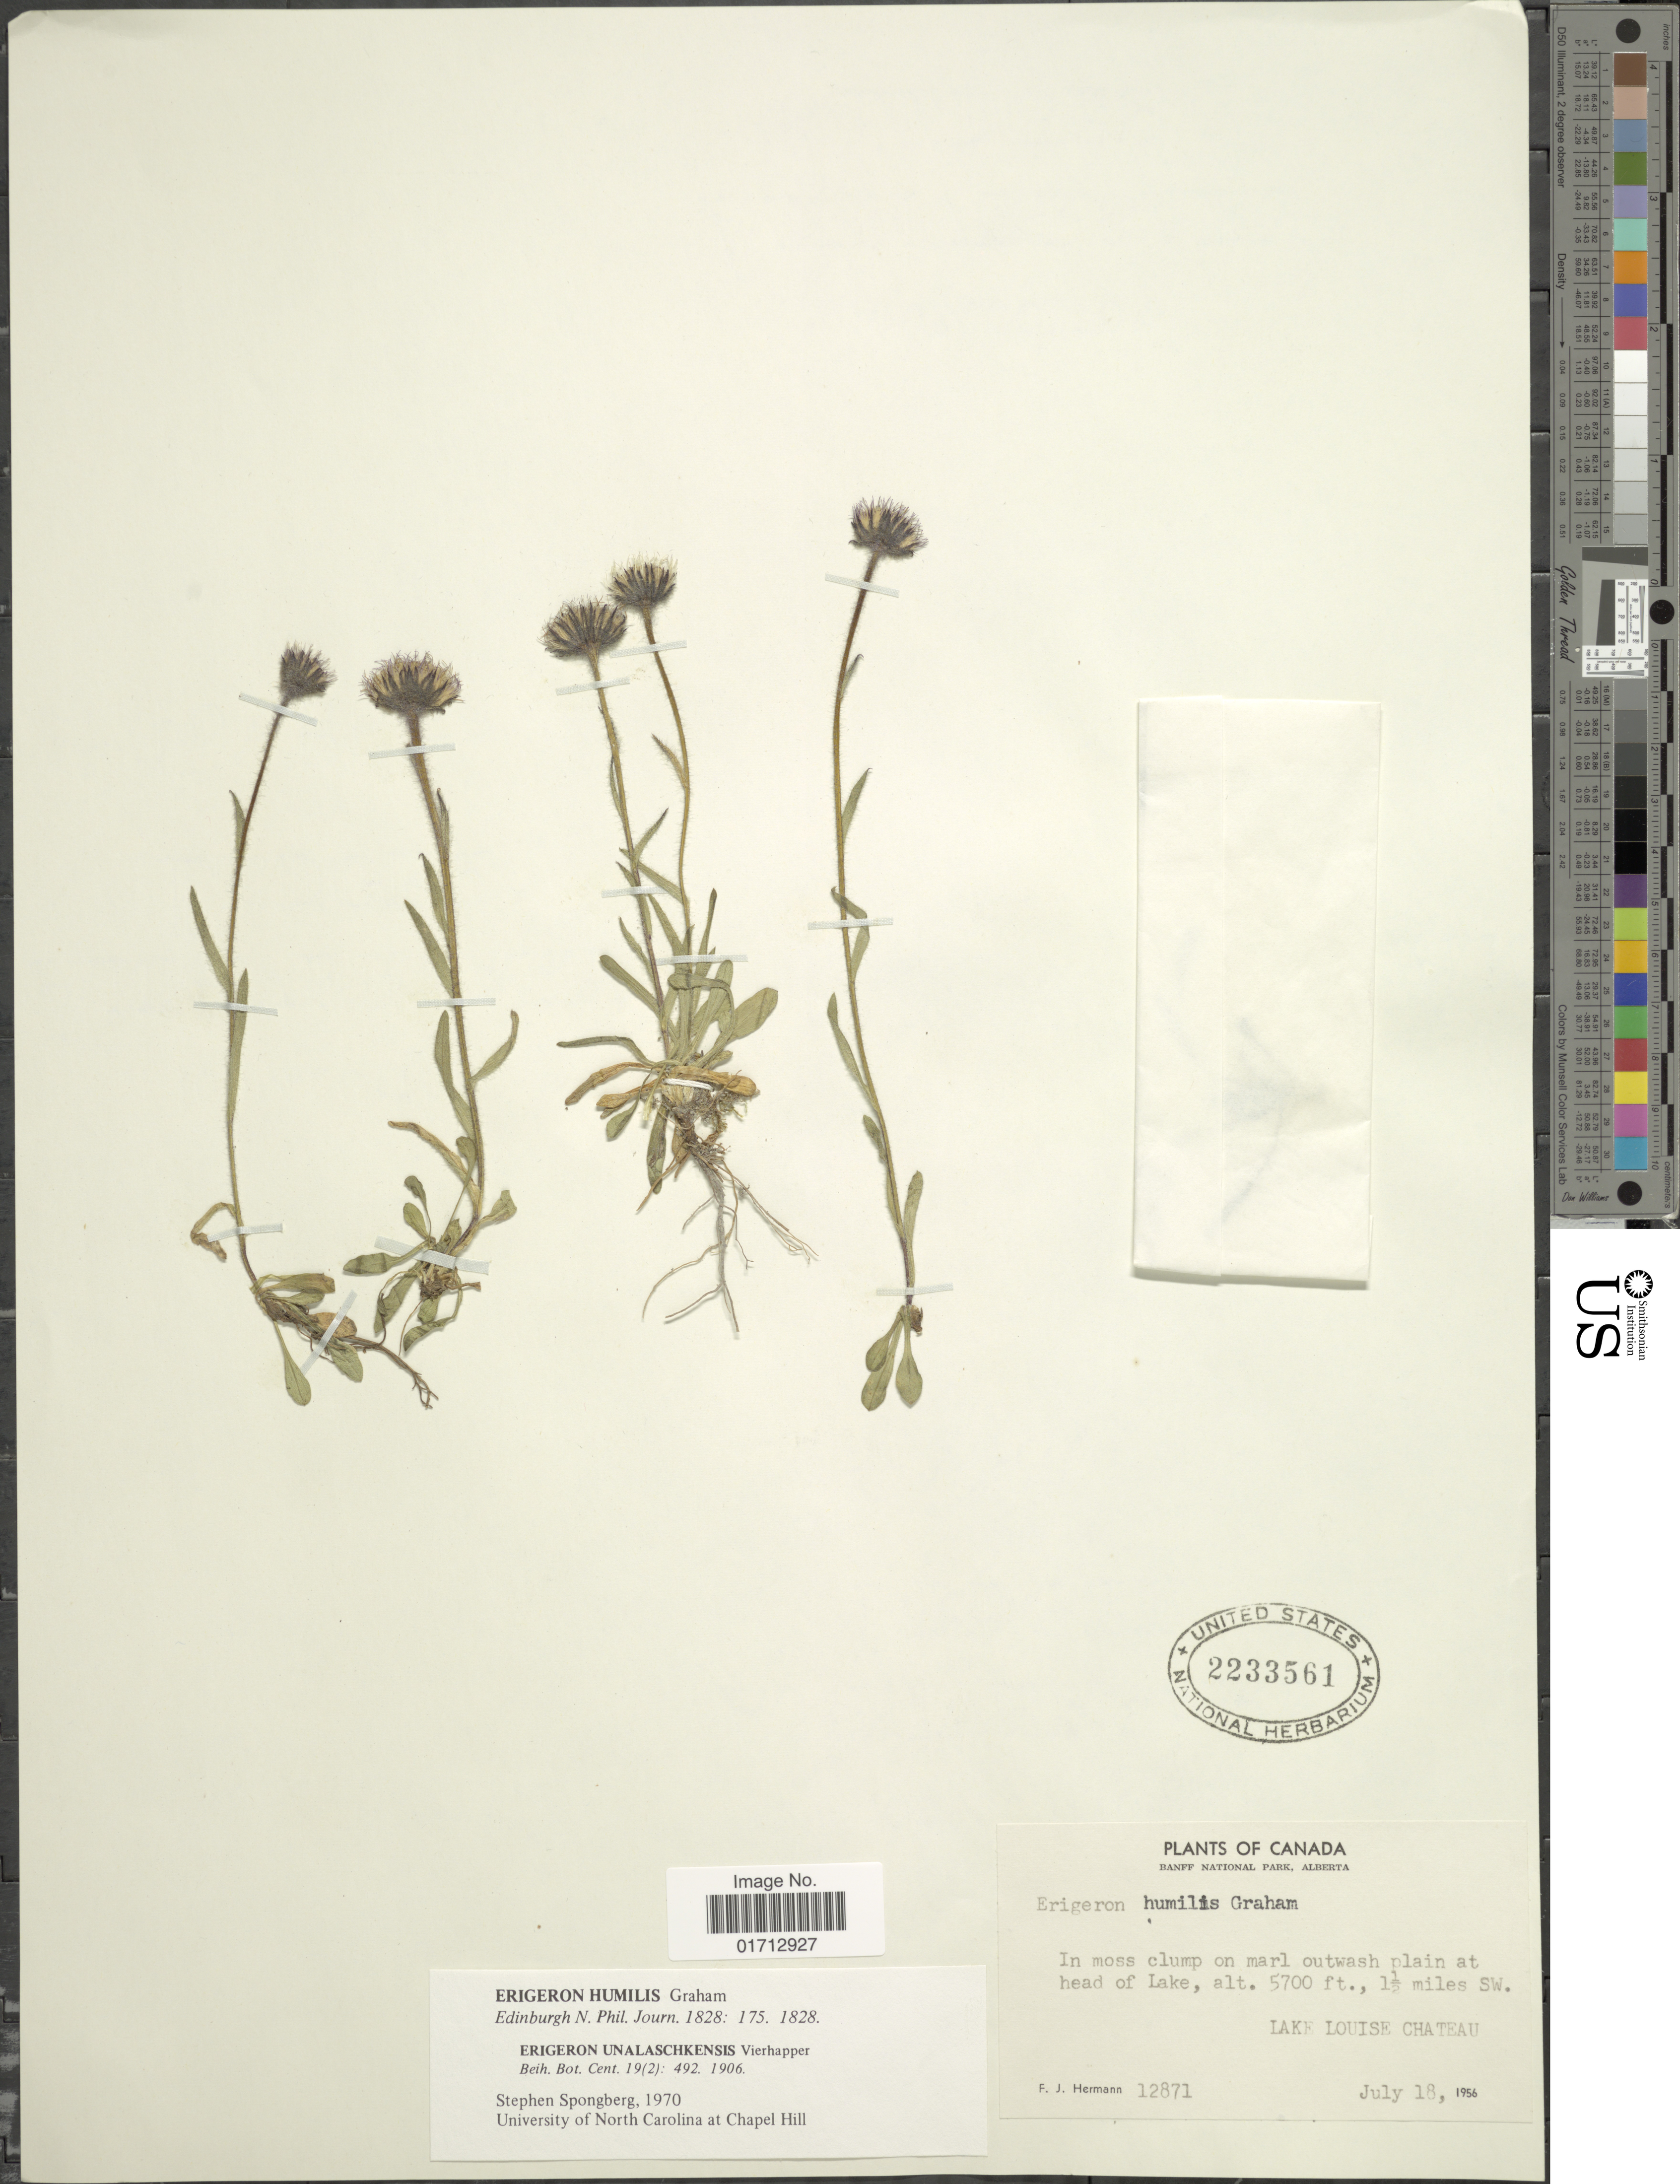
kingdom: Plantae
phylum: Tracheophyta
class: Magnoliopsida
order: Asterales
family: Asteraceae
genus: Erigeron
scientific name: Erigeron humilis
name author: Graham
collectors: F. J. Hermann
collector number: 12871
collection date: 1956-07-18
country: Canada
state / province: Alberta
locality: Banff National Park, at head of Lake, 1 1/2 miles SW. Lake Louise Chateau.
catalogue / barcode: US 2233561